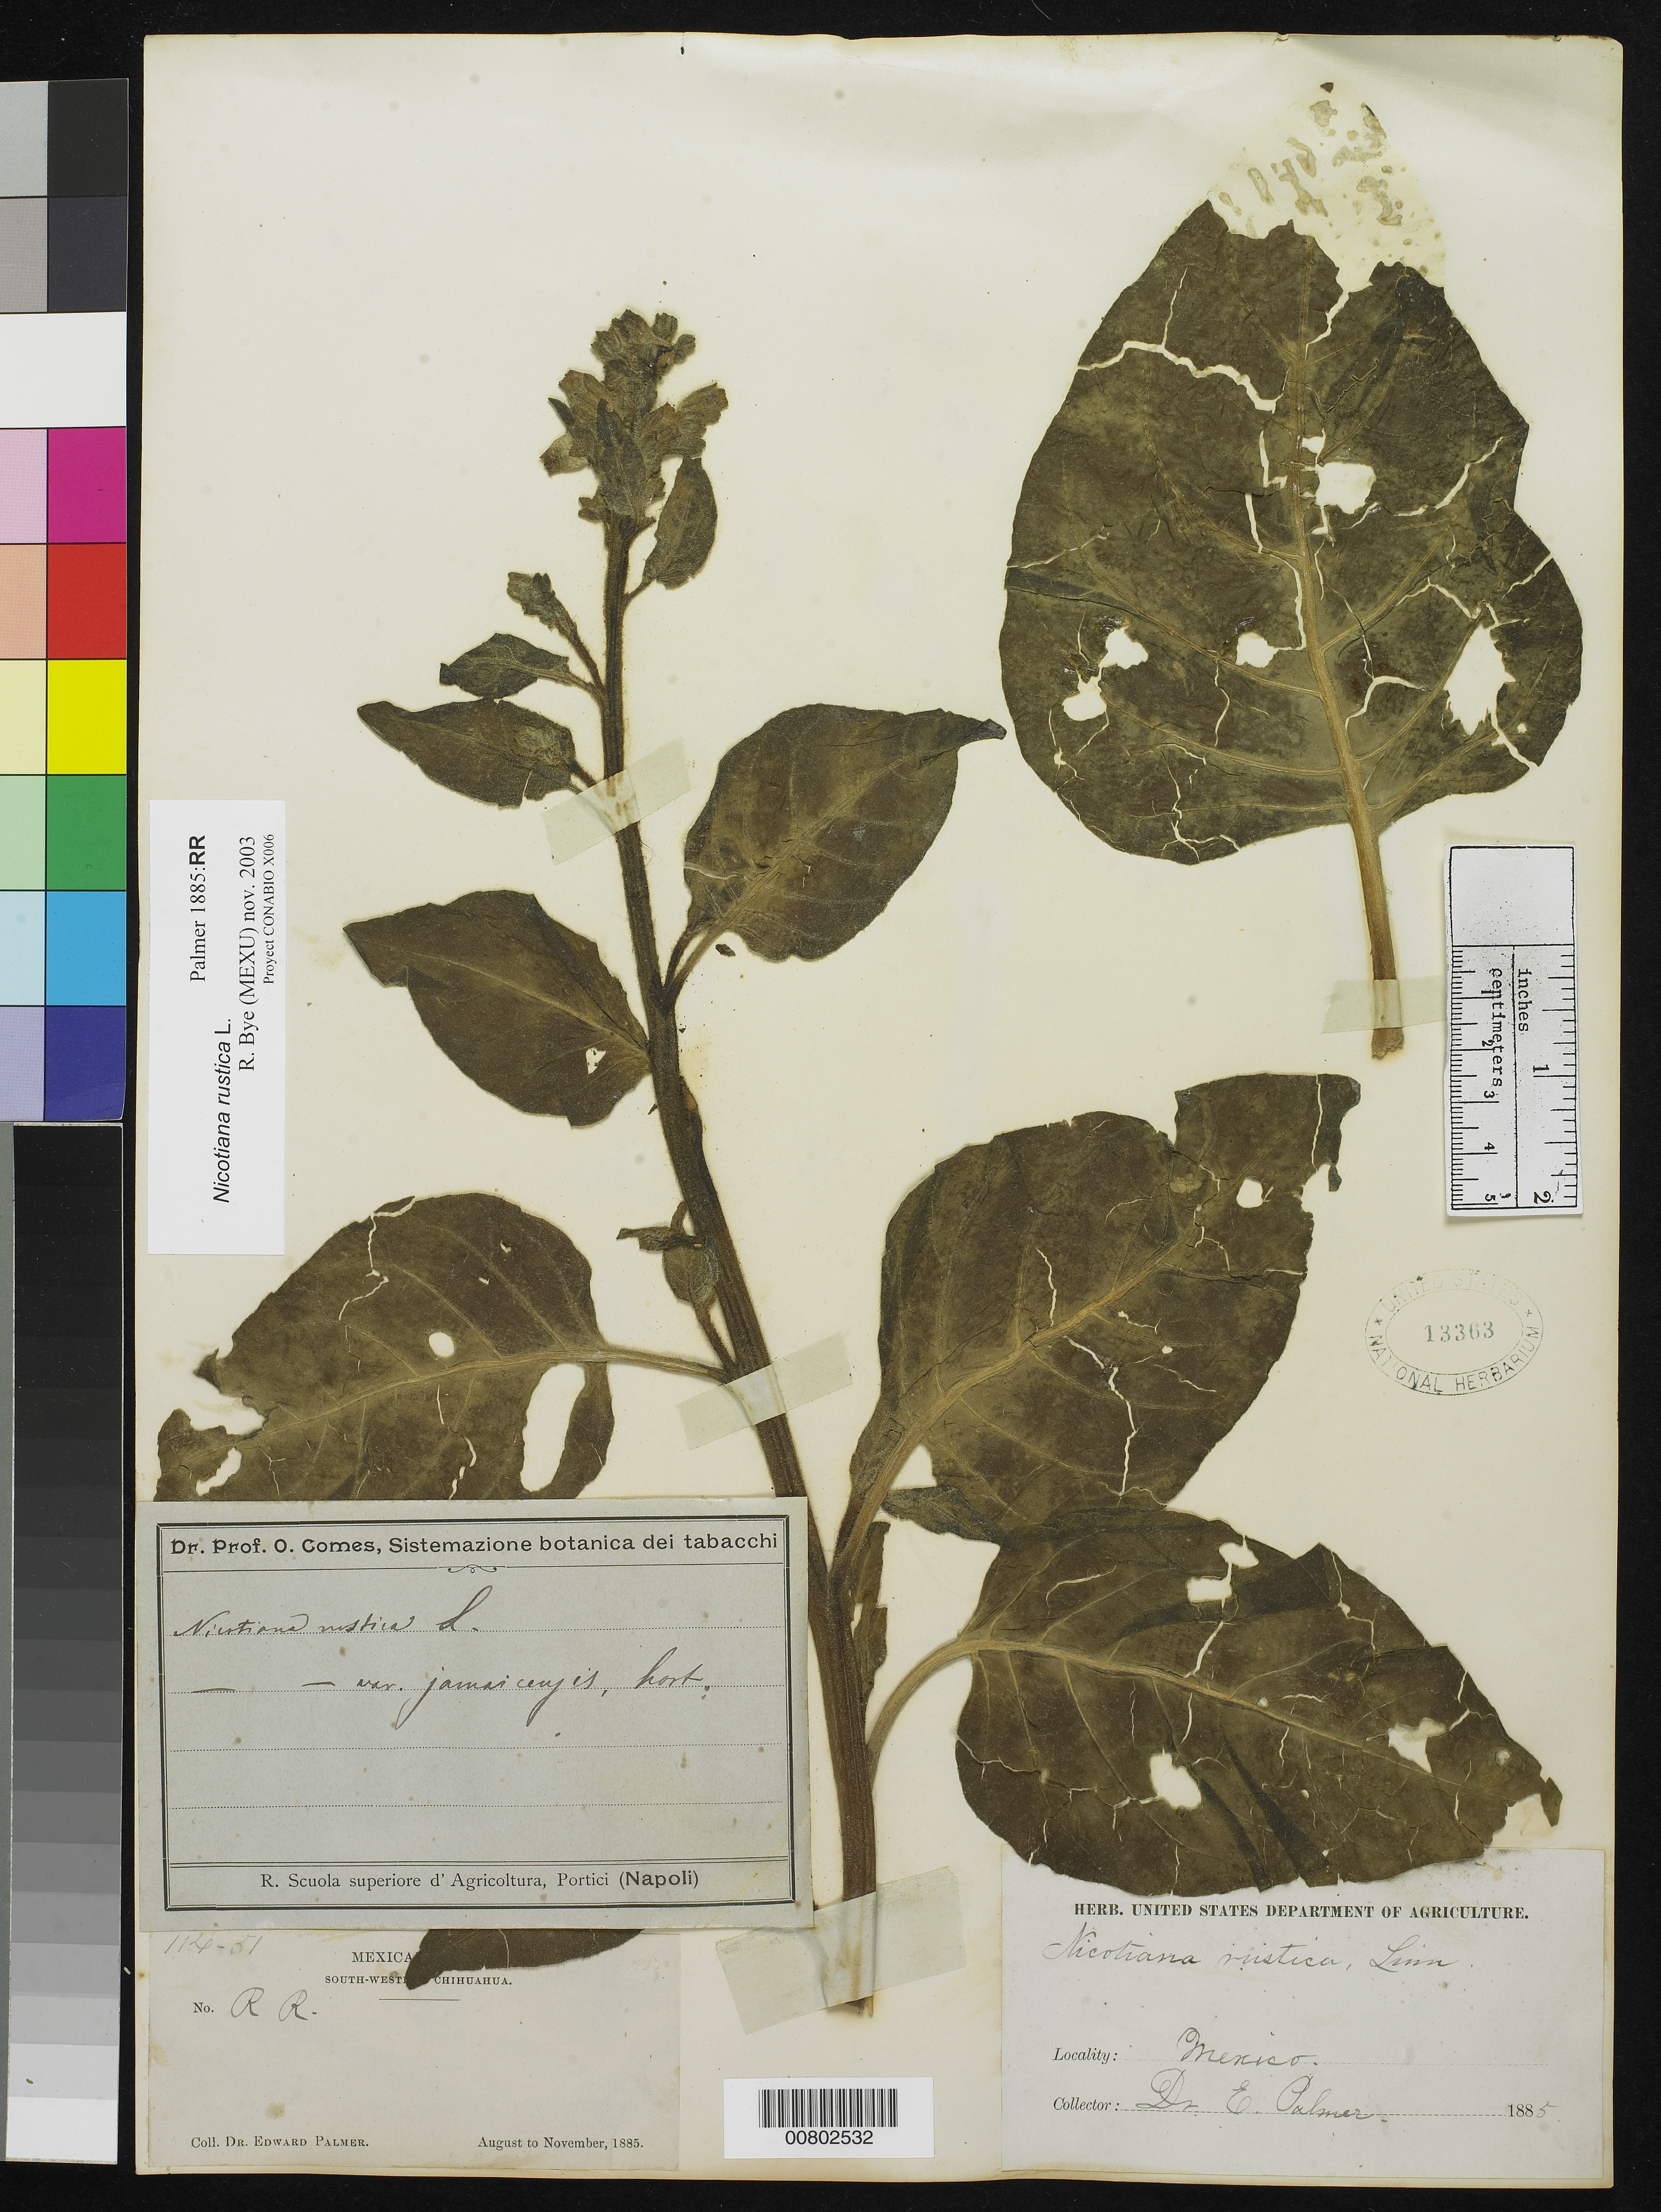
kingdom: Plantae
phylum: Tracheophyta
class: Magnoliopsida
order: Solanales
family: Solanaceae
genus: Nicotiana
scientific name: Nicotiana rustica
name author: L.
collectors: E. Palmer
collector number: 114-51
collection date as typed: Aug 1885 to -- Nov 1885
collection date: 1885-08/1885-11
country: Mexico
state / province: Chihuahua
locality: RR SW Chihuahua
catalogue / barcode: US 13363